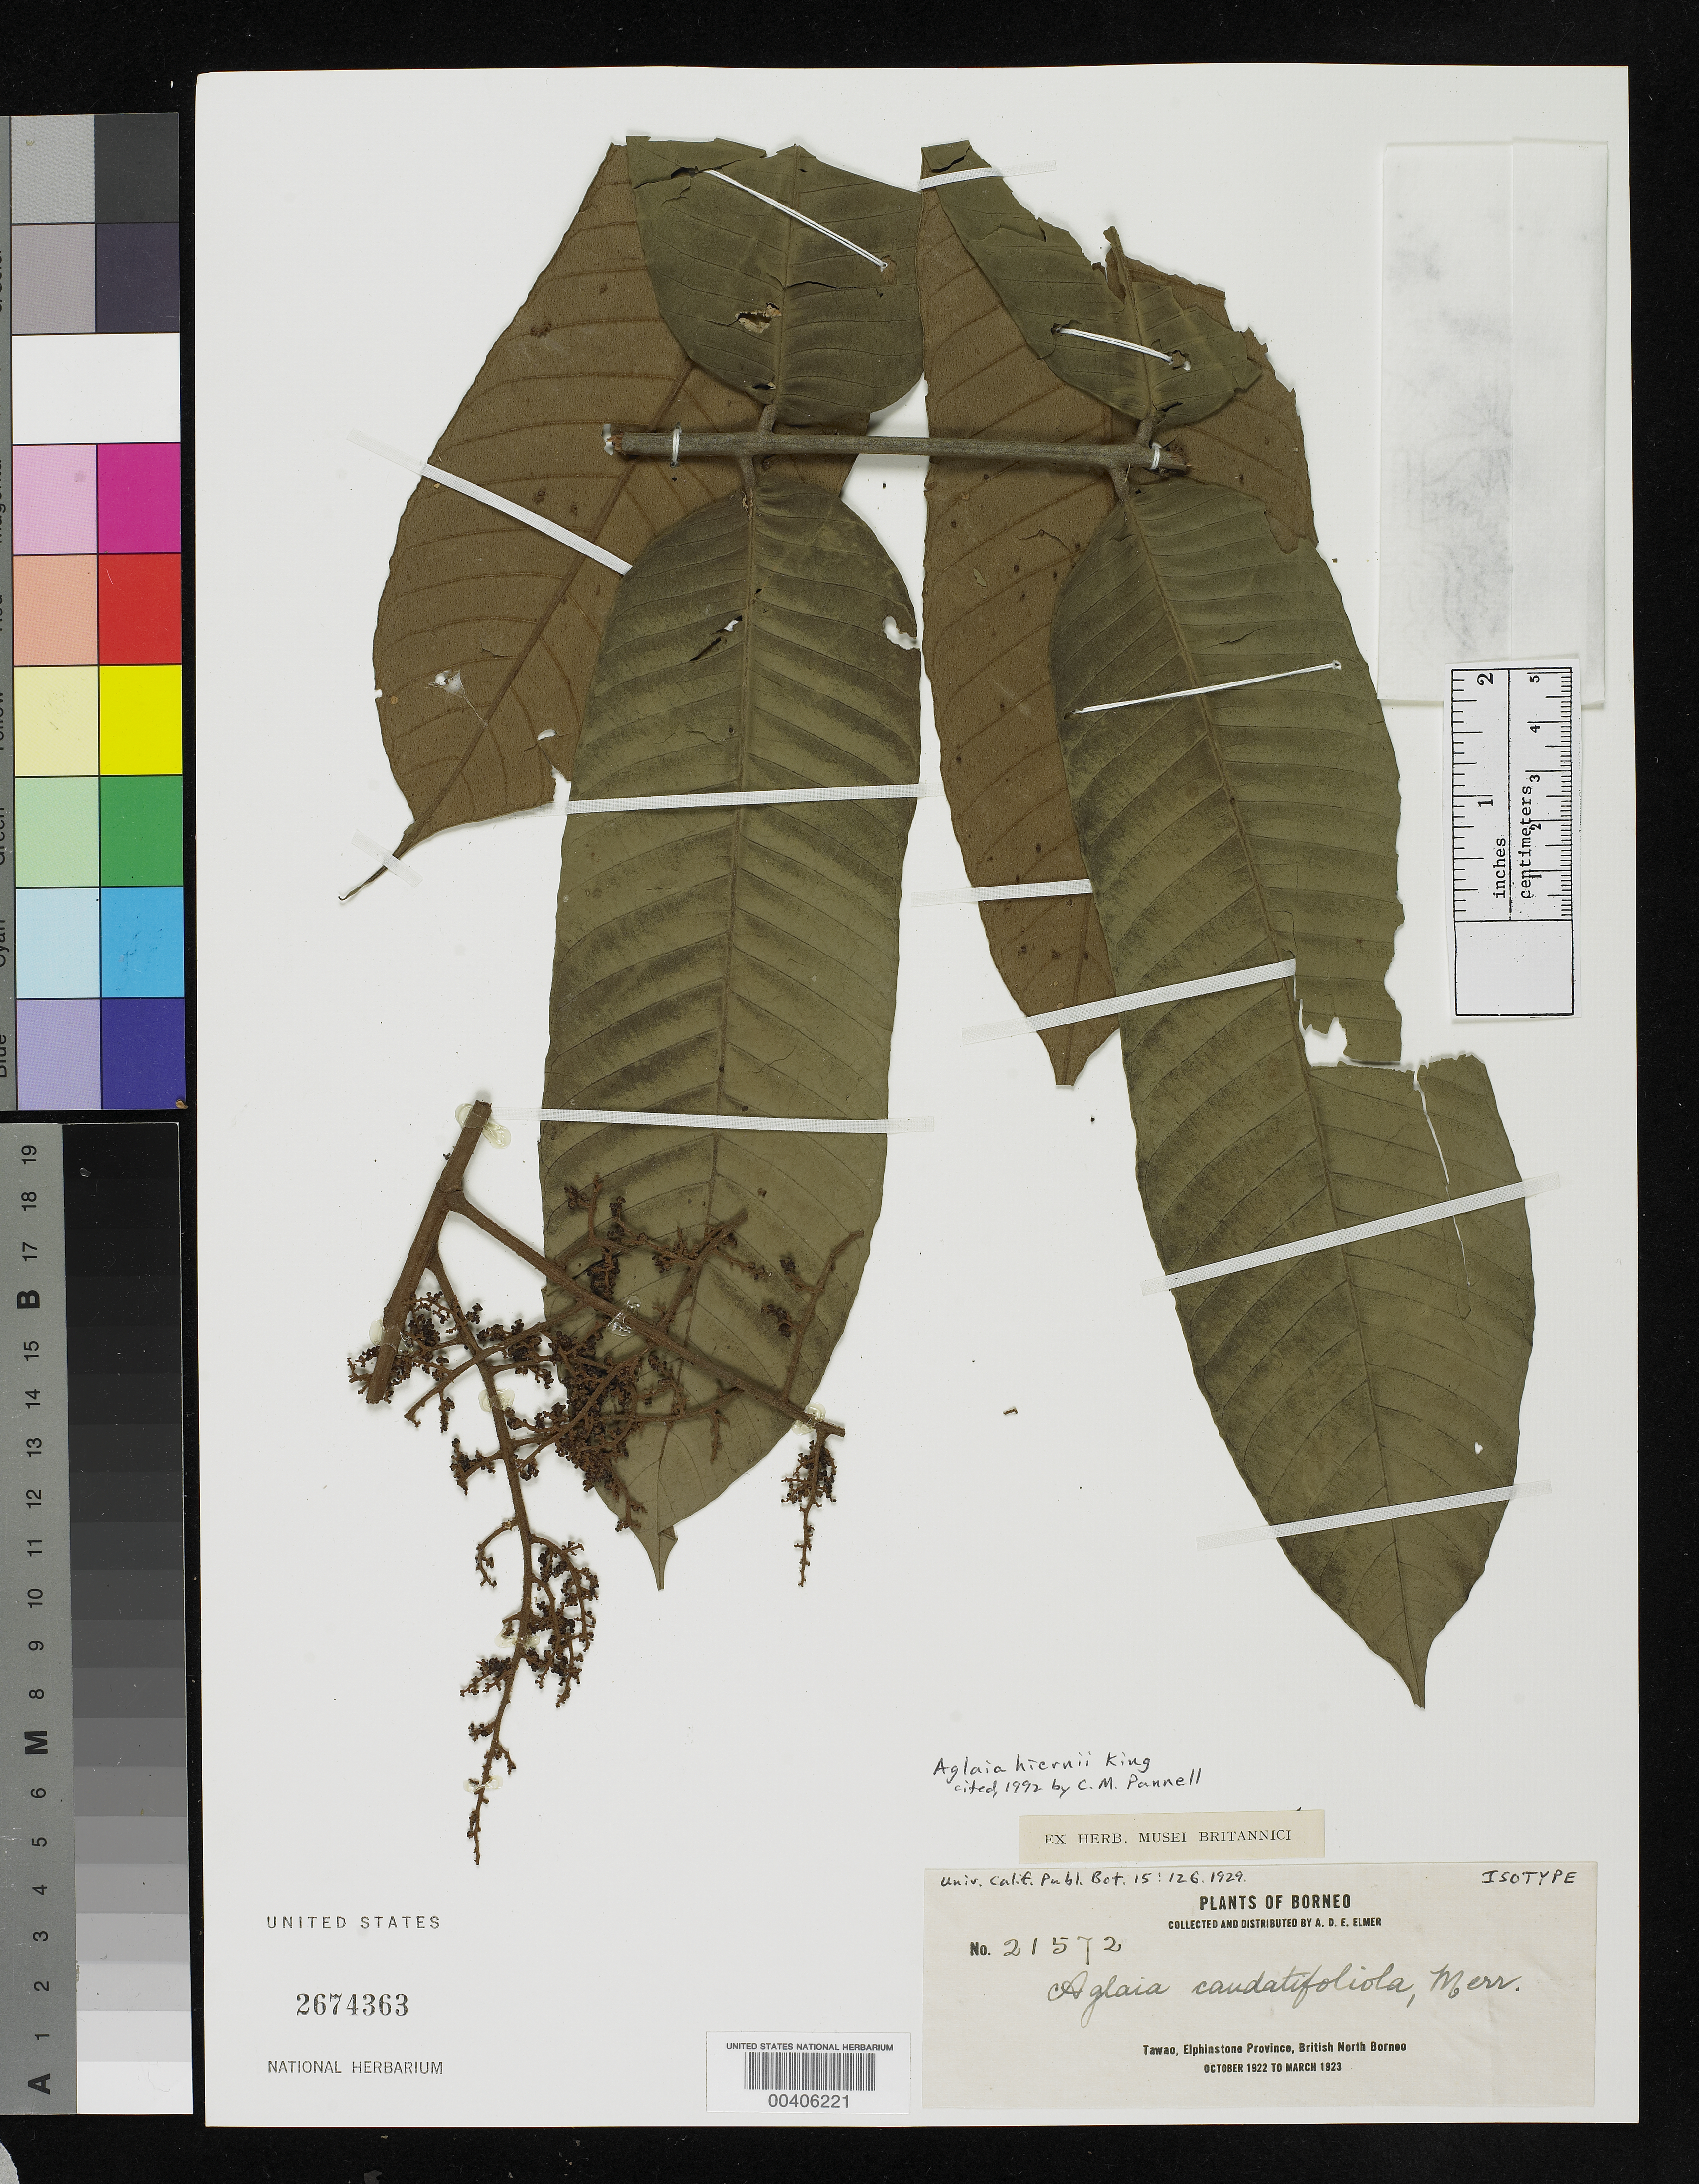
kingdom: Plantae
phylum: Tracheophyta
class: Magnoliopsida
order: Sapindales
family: Meliaceae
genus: Aglaia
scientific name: Aglaia caudatifoliolata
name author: Merr.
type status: Isotype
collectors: A. D. E. Elmer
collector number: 21572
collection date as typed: Oct 1922 to -- Mar 1922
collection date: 1922-03/1922-10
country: Malaysia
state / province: Sabah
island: Borneo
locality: Elphinstone province, Tawao.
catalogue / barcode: US 2674363